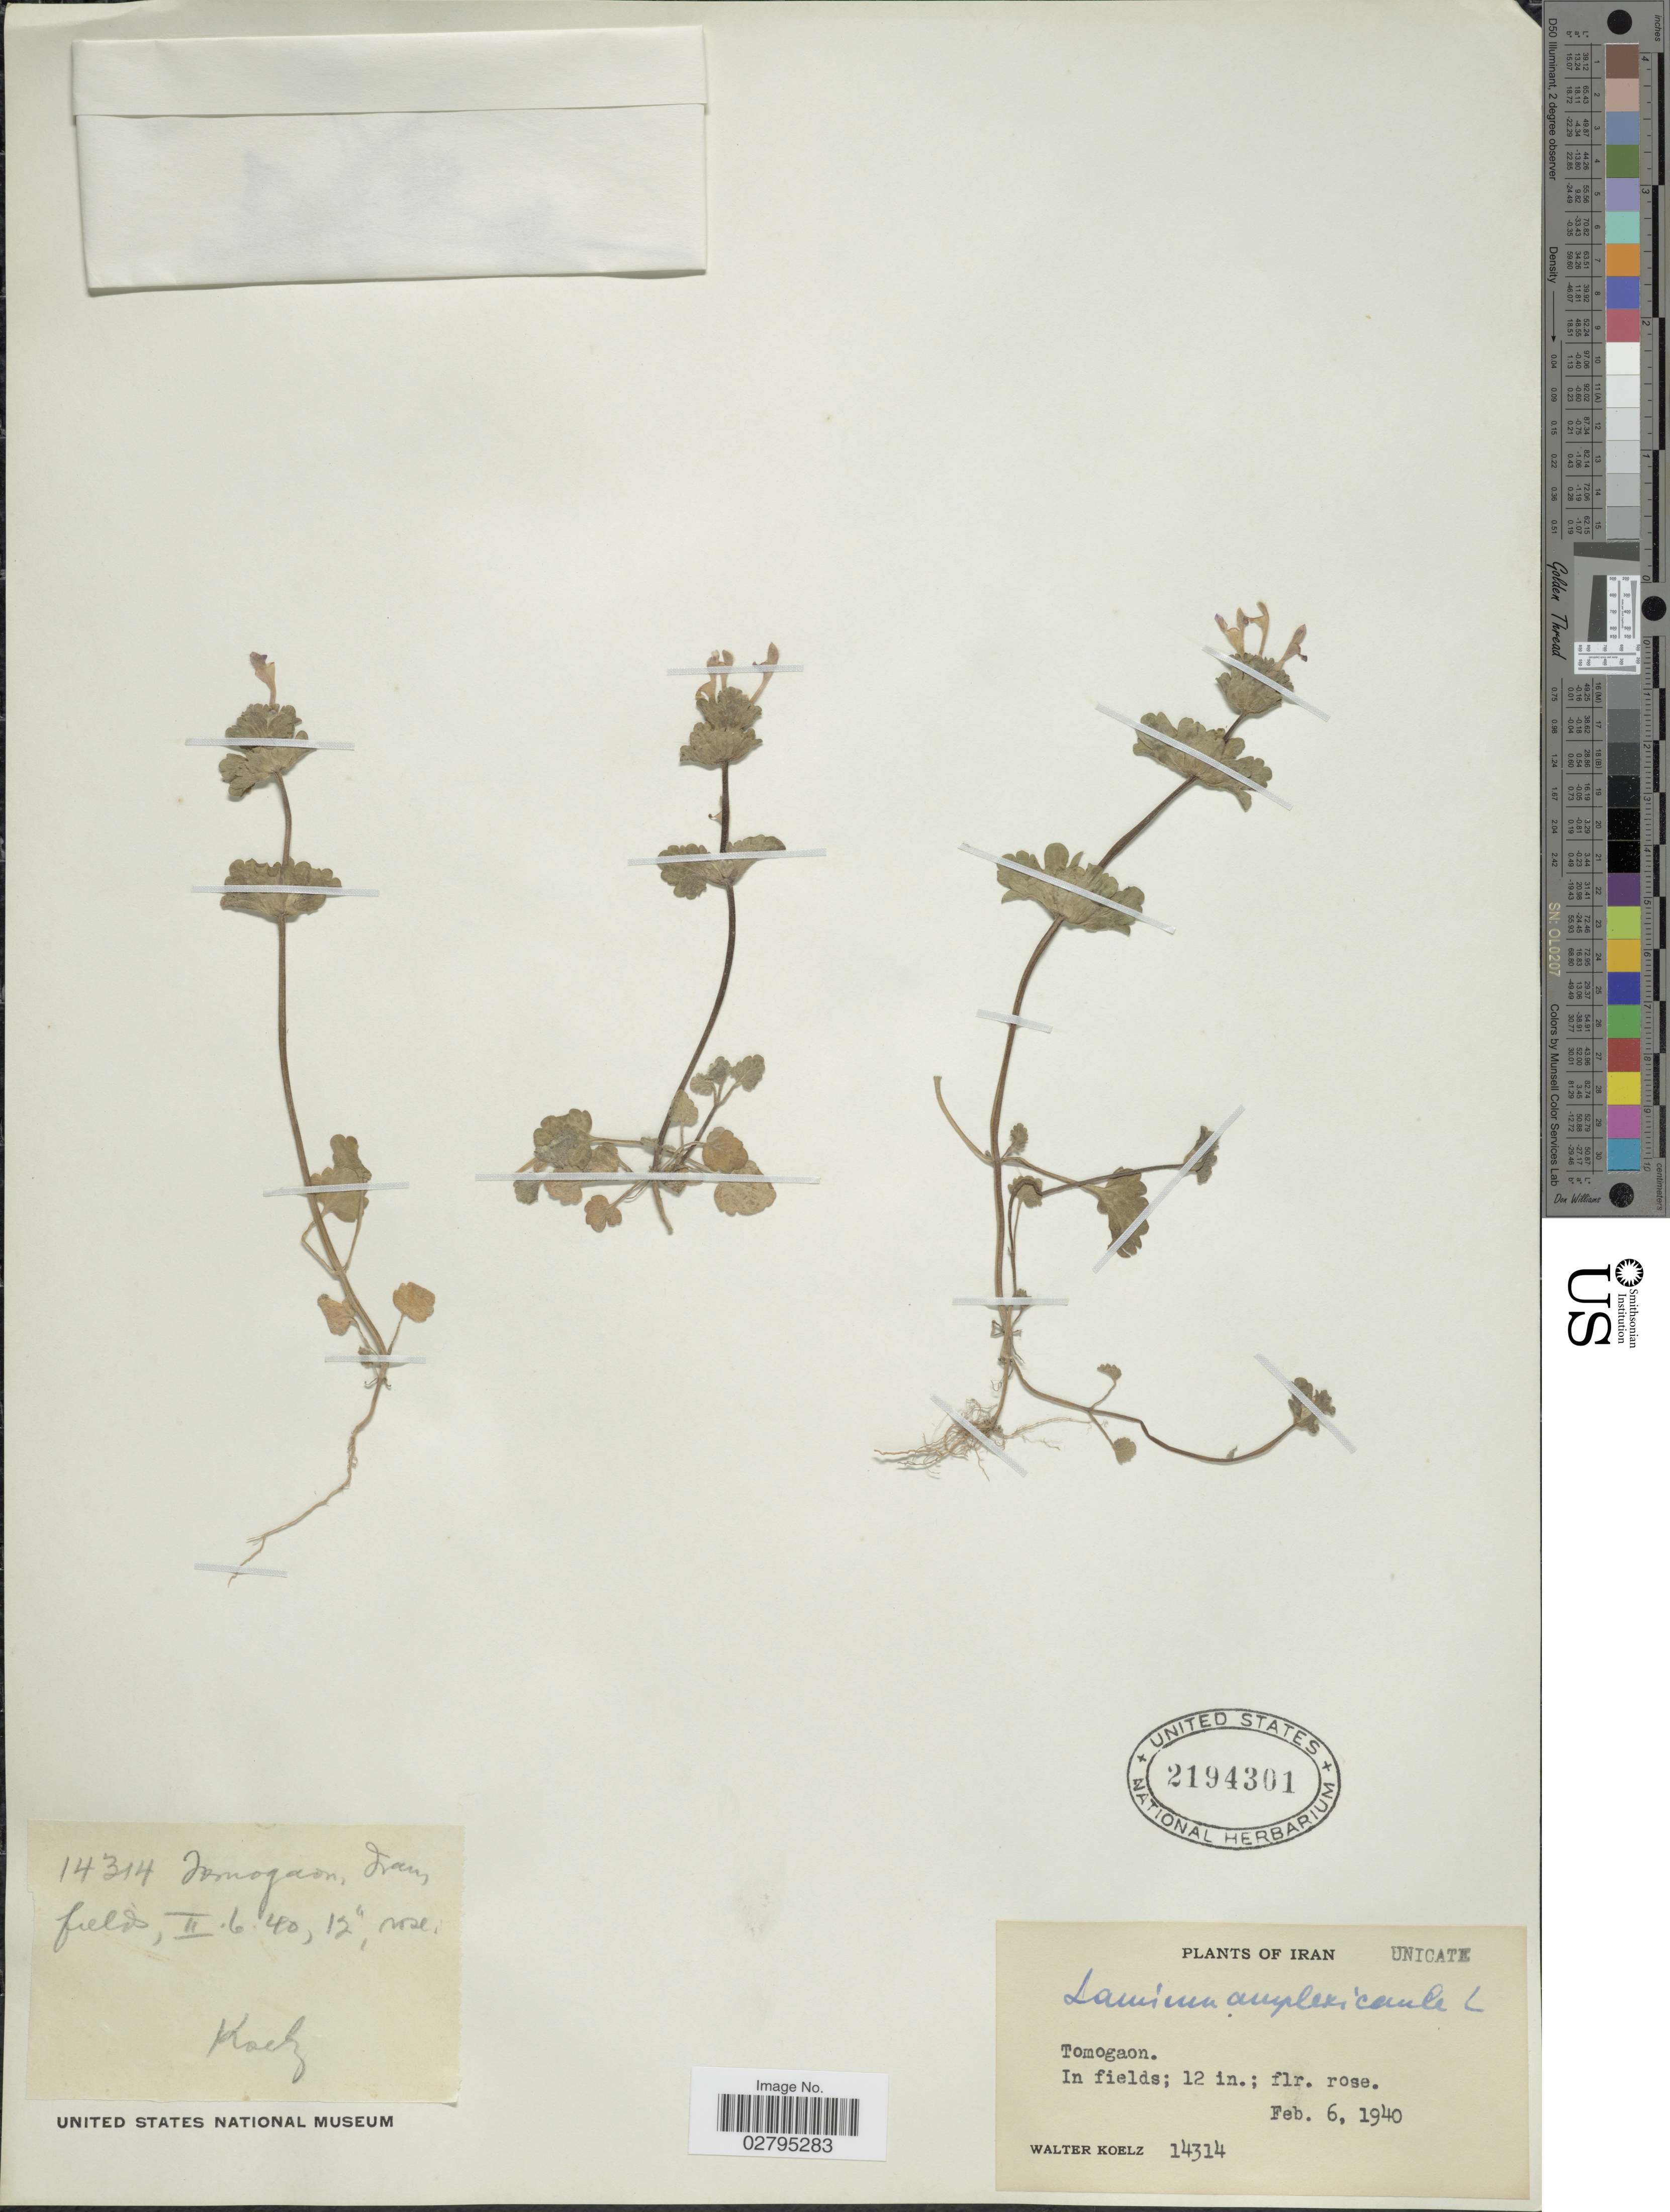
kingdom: Plantae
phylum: Tracheophyta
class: Magnoliopsida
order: Lamiales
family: Lamiaceae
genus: Lamium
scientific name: Lamium amplexicaule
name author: L.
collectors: W. N. Koelz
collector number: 14314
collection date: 1940-02-06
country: Iran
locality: Tomogaon.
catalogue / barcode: US 2194301